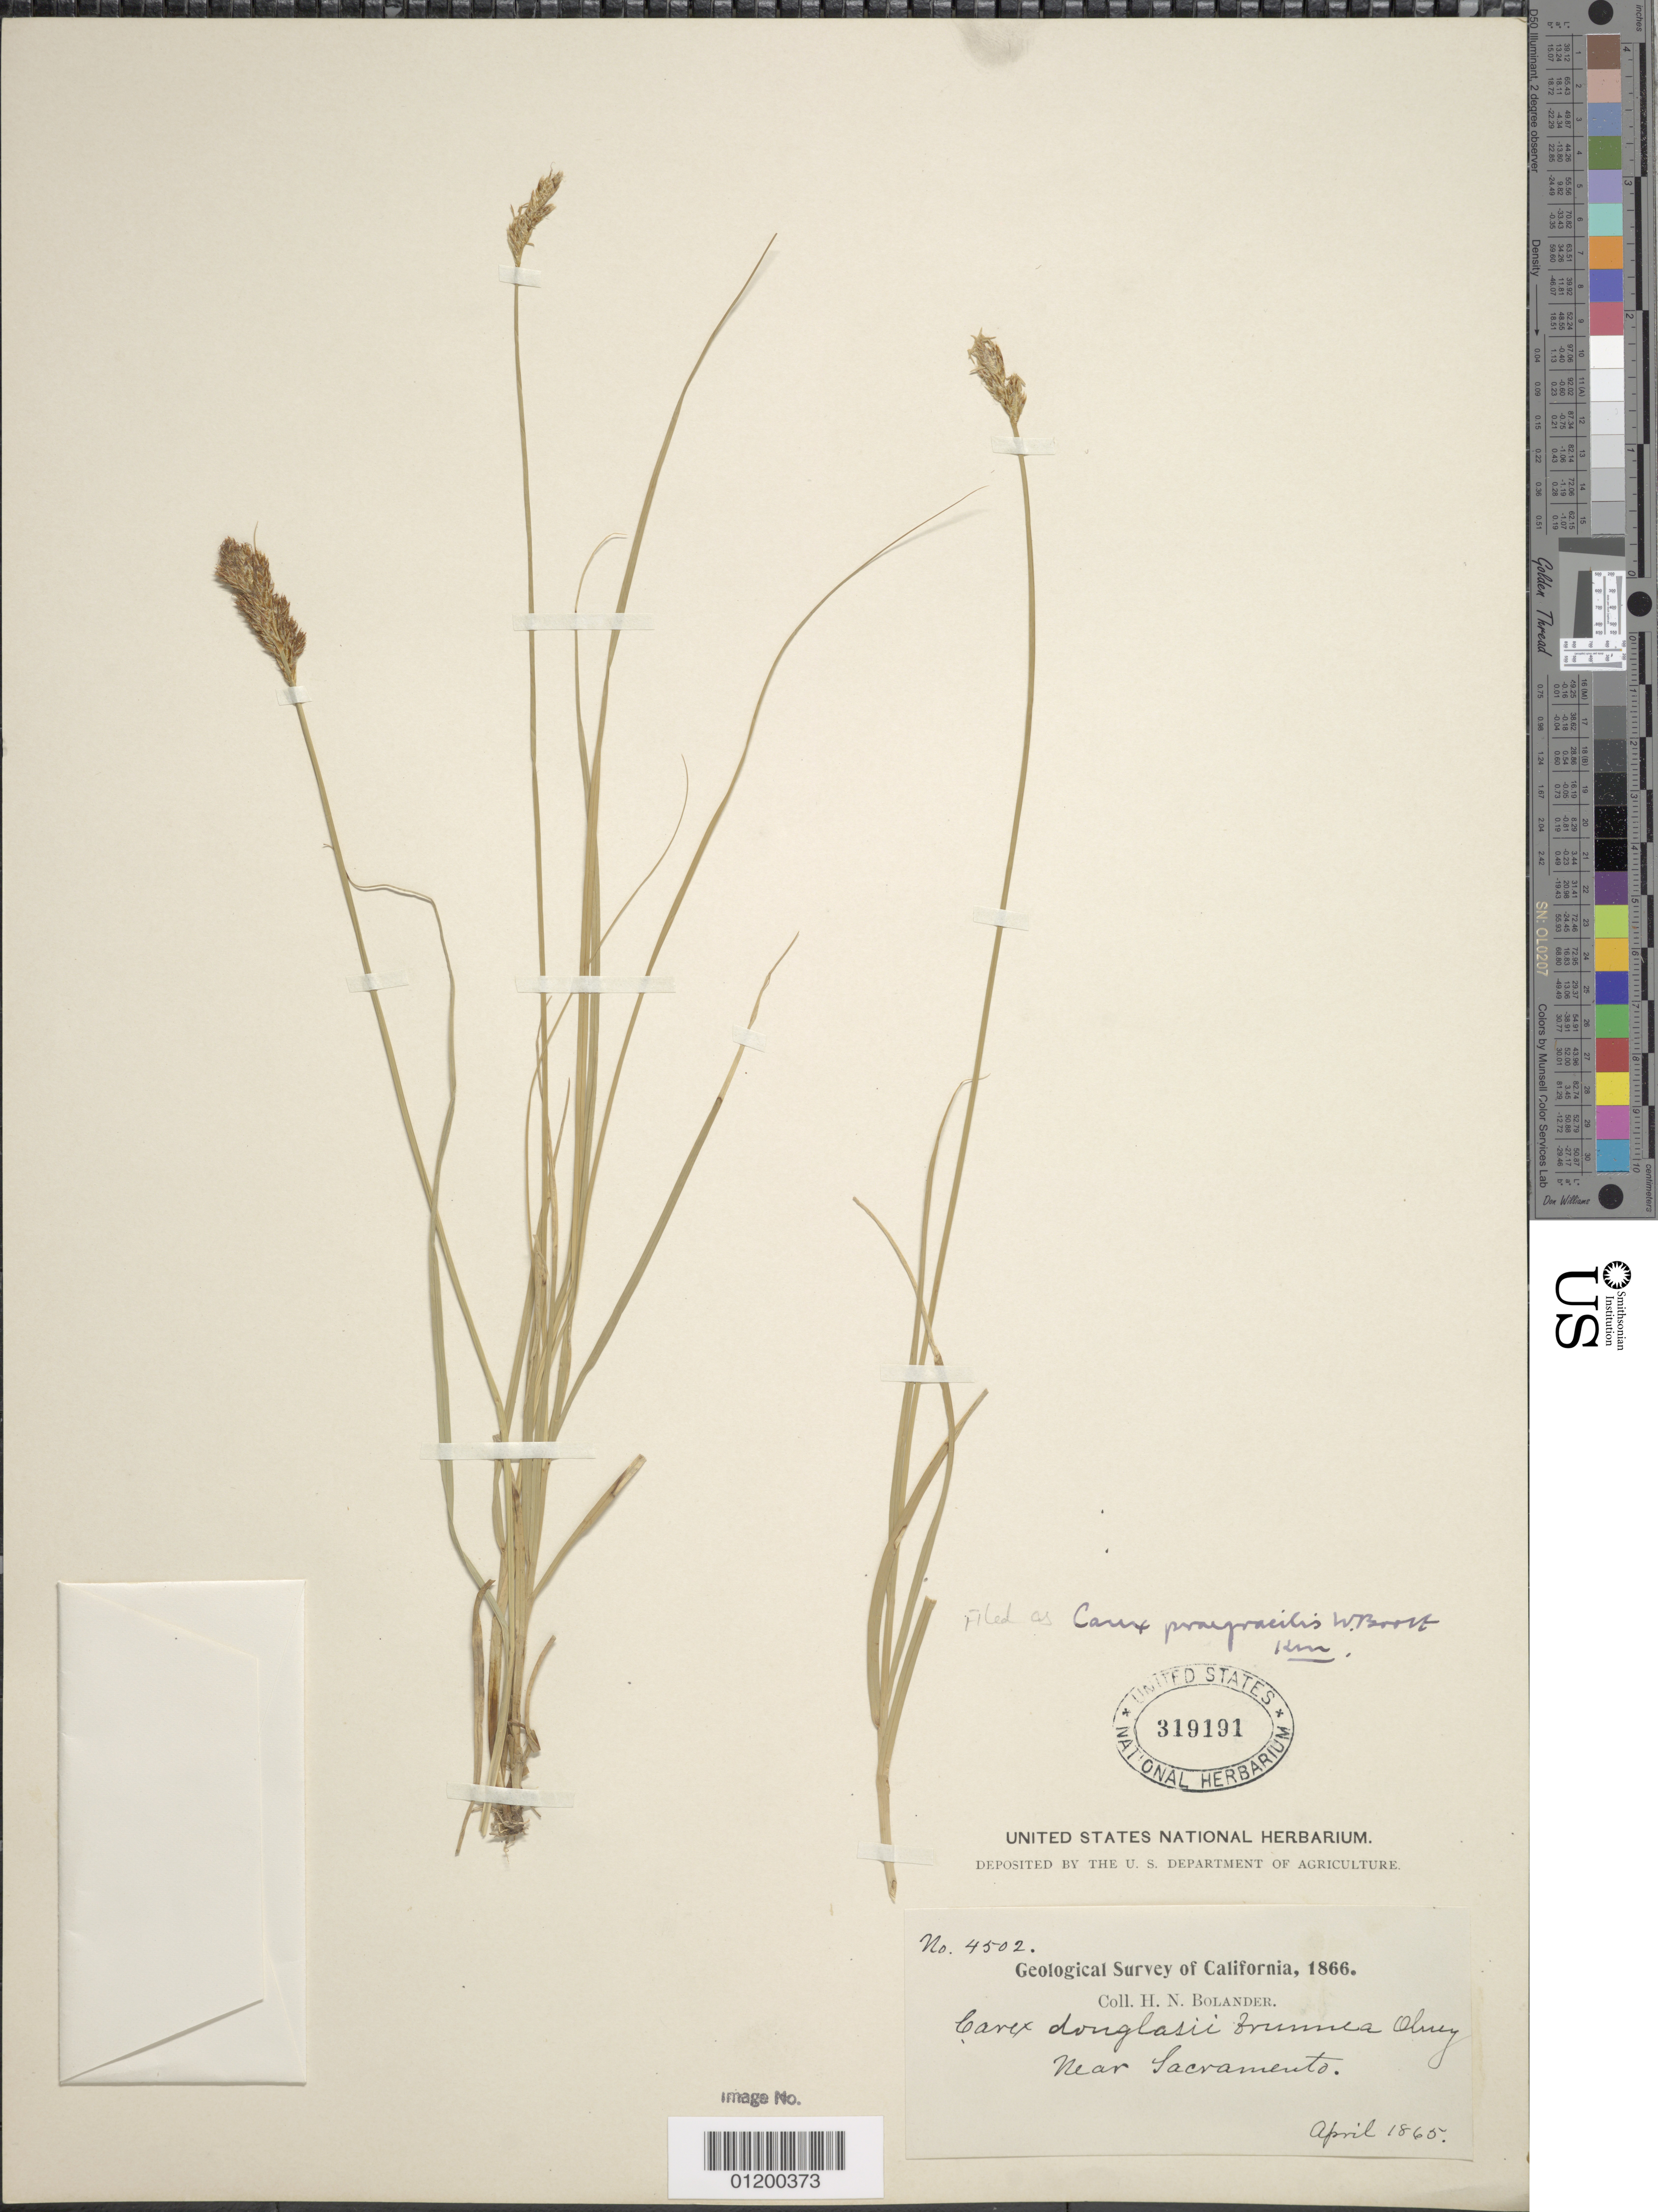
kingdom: Plantae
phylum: Tracheophyta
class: Liliopsida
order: Poales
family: Cyperaceae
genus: Carex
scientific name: Carex praegracilis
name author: W. Boott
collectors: H. Bolander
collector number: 4502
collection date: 1865-04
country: United States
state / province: California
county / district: Sacramento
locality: Near Sacramento.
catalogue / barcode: US 319191